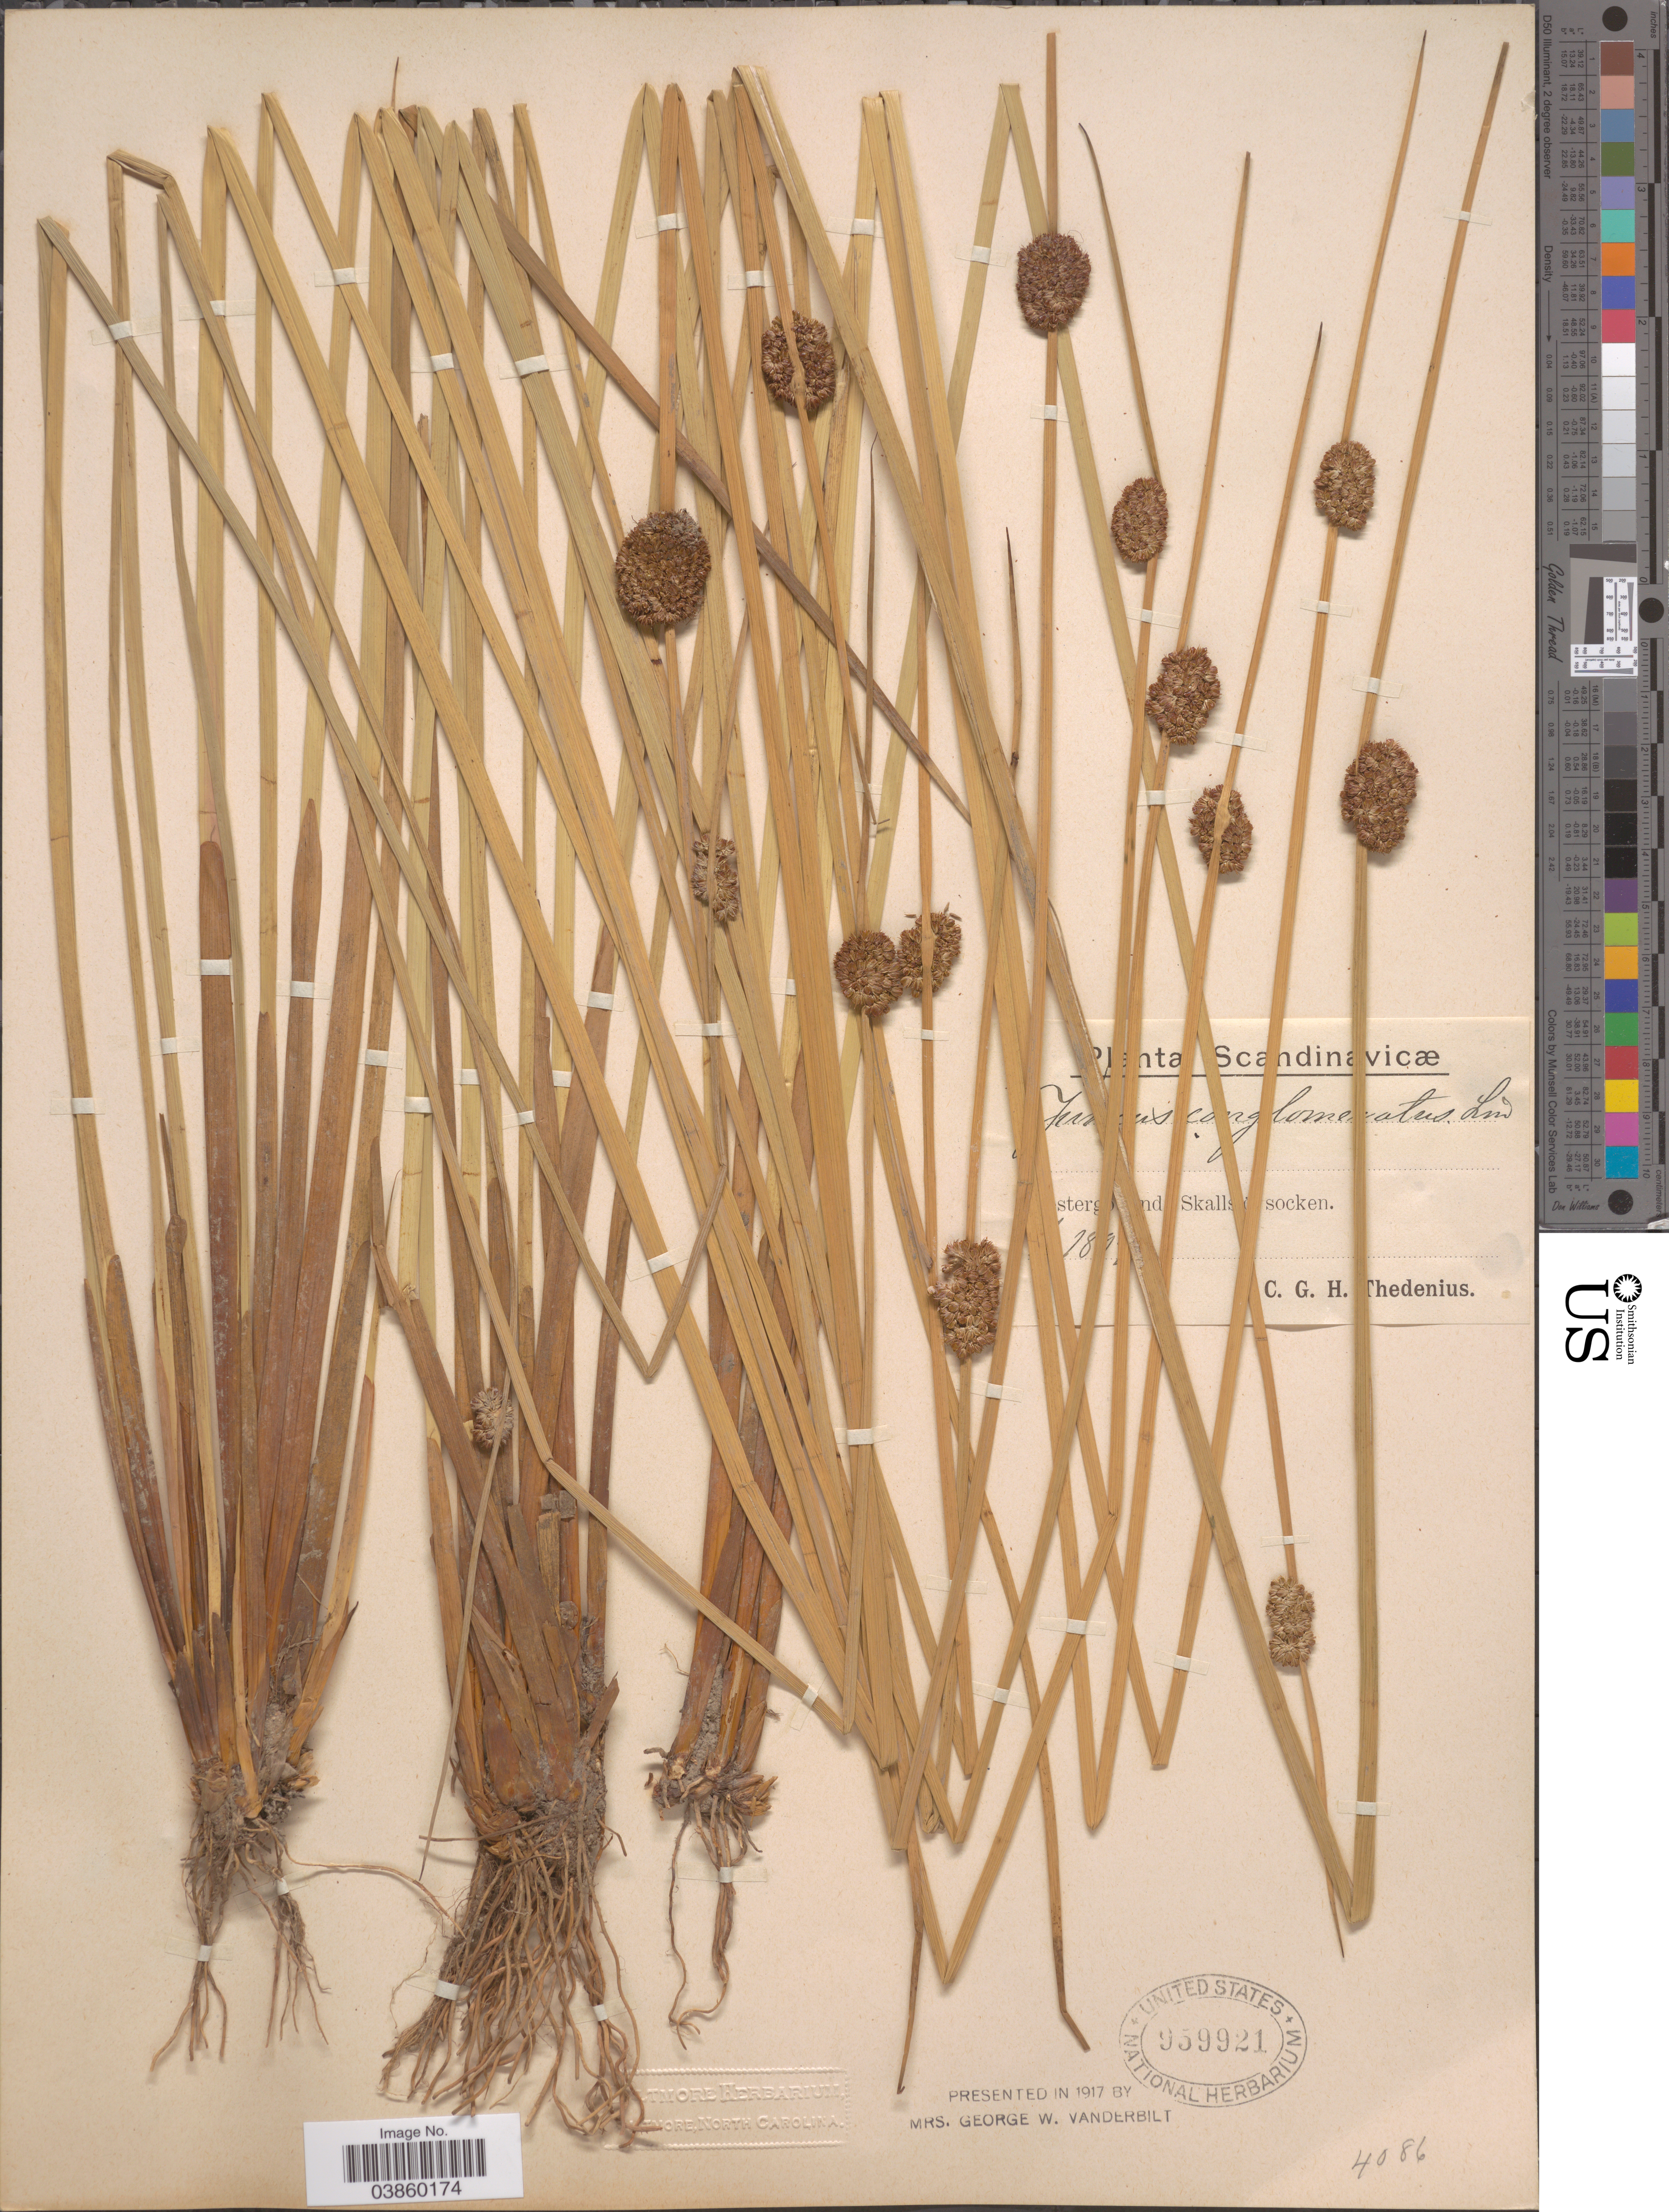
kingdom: Plantae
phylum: Tracheophyta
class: Liliopsida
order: Poales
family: Juncaceae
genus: Juncus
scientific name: Juncus conglomeratus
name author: L.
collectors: C. Thedenius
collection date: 1893-08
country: Sweden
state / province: Västra Götaland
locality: Scandinavicæ. Westergötland, Skallsjö socken.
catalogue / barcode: US 959921